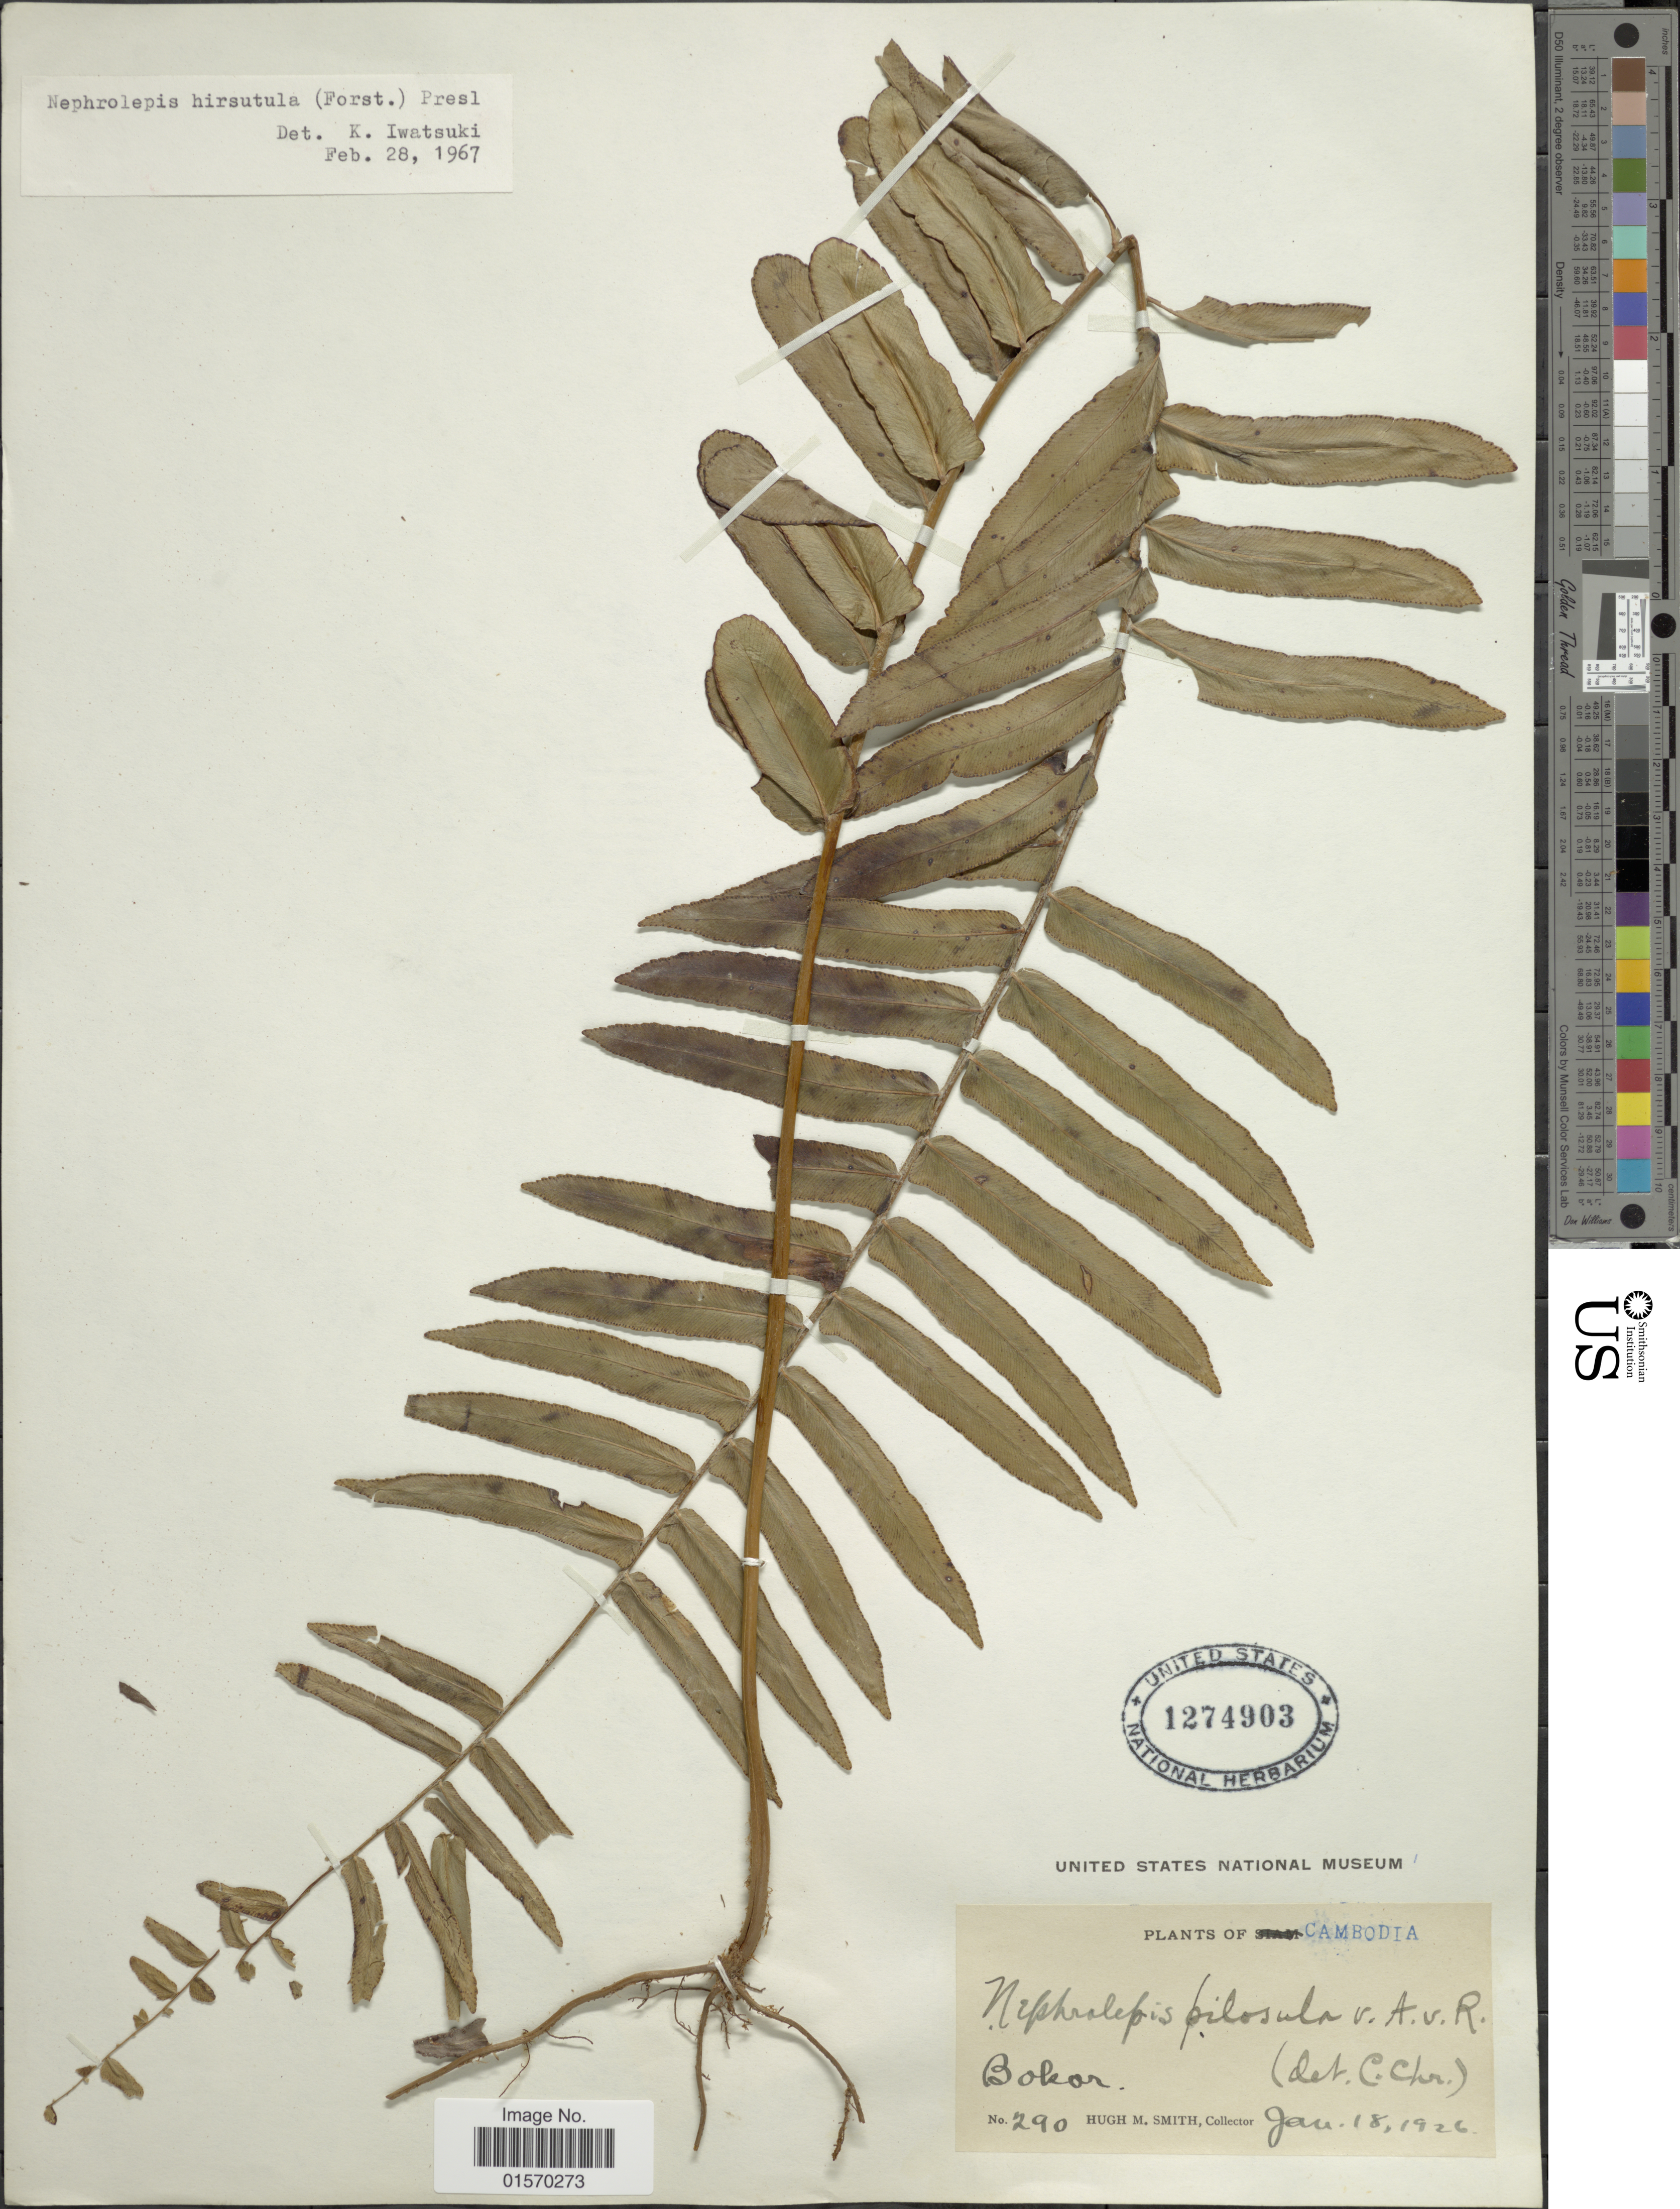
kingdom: Plantae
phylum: Tracheophyta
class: Polypodiopsida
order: Polypodiales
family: Nephrolepidaceae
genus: Nephrolepis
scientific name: Nephrolepis multiflora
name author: (Roxb.) F.M. Jarrett ex C.V. Morton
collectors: H. M. Smith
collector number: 290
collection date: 1926-01-18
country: Cambodia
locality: Bokor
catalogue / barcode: US 1274903